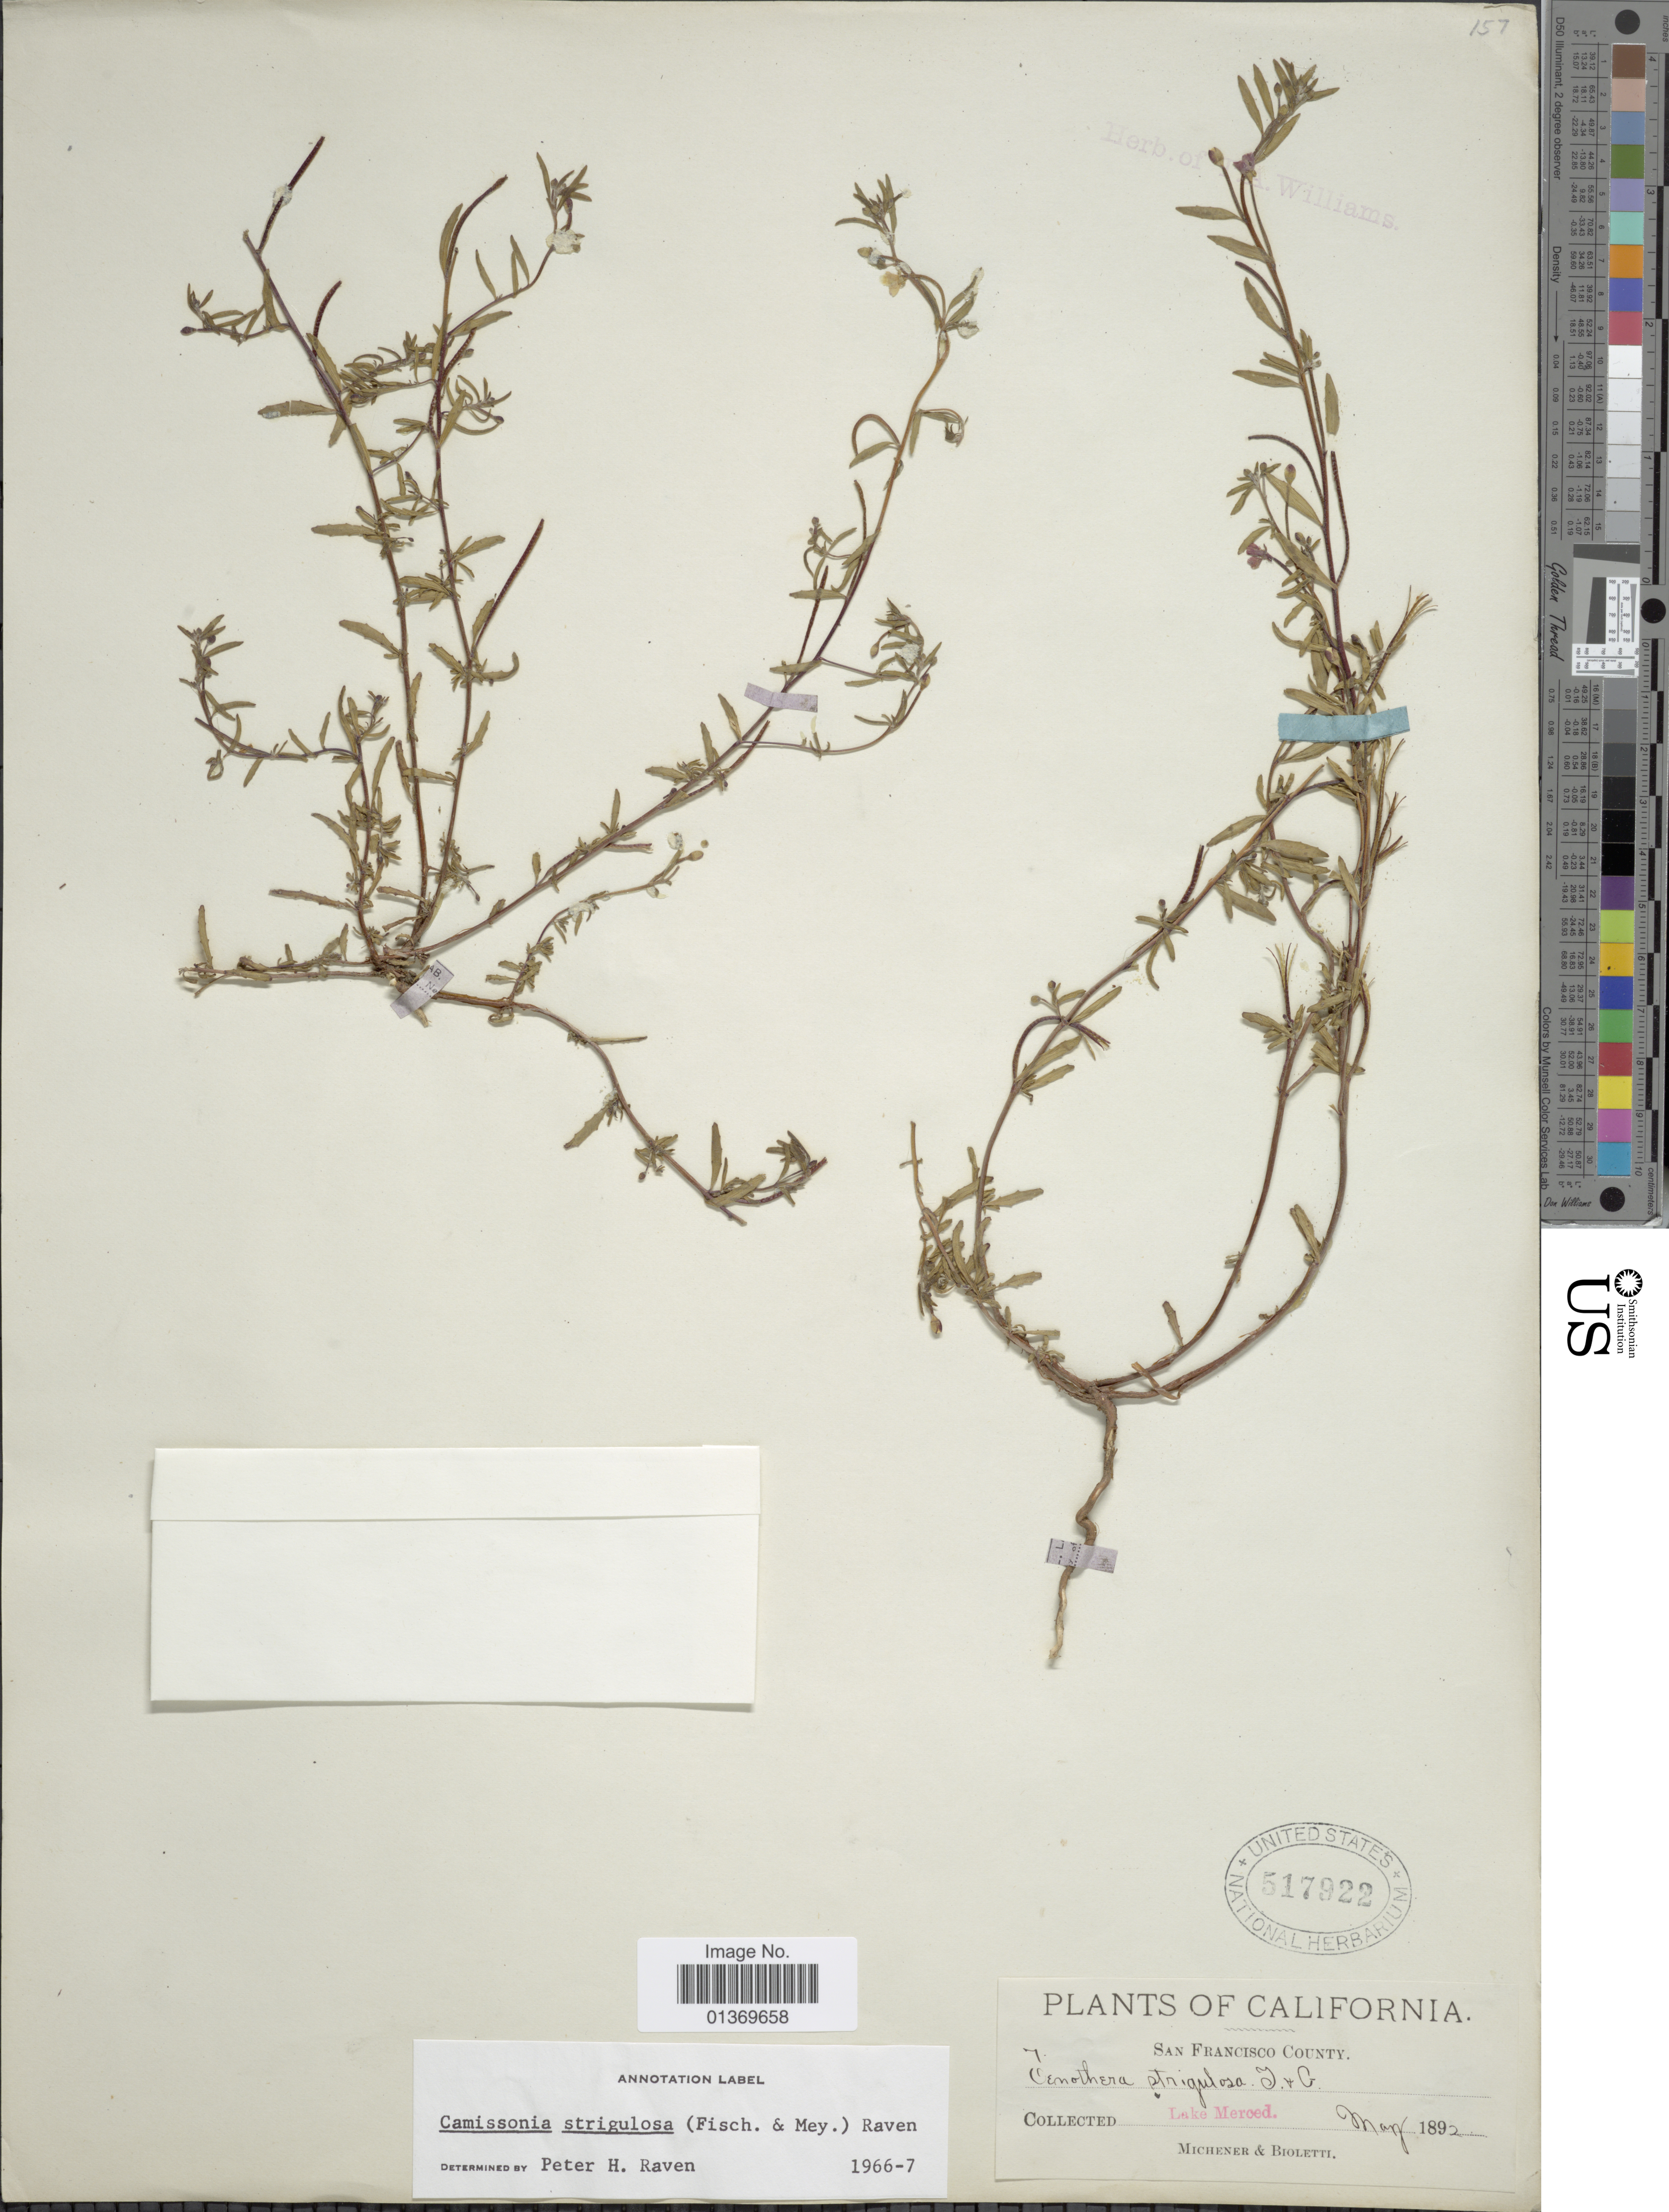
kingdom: Plantae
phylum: Tracheophyta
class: Magnoliopsida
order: Myrtales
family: Onagraceae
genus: Camissonia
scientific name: Camissonia strigulosa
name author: (Fisch. & C.A. Mey.) P.H. Raven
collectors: -. Michener & -- Bioletti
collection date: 1892-05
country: United States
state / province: California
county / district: San Francisco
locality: San Francisco County, Lake Merced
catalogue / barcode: US 617922